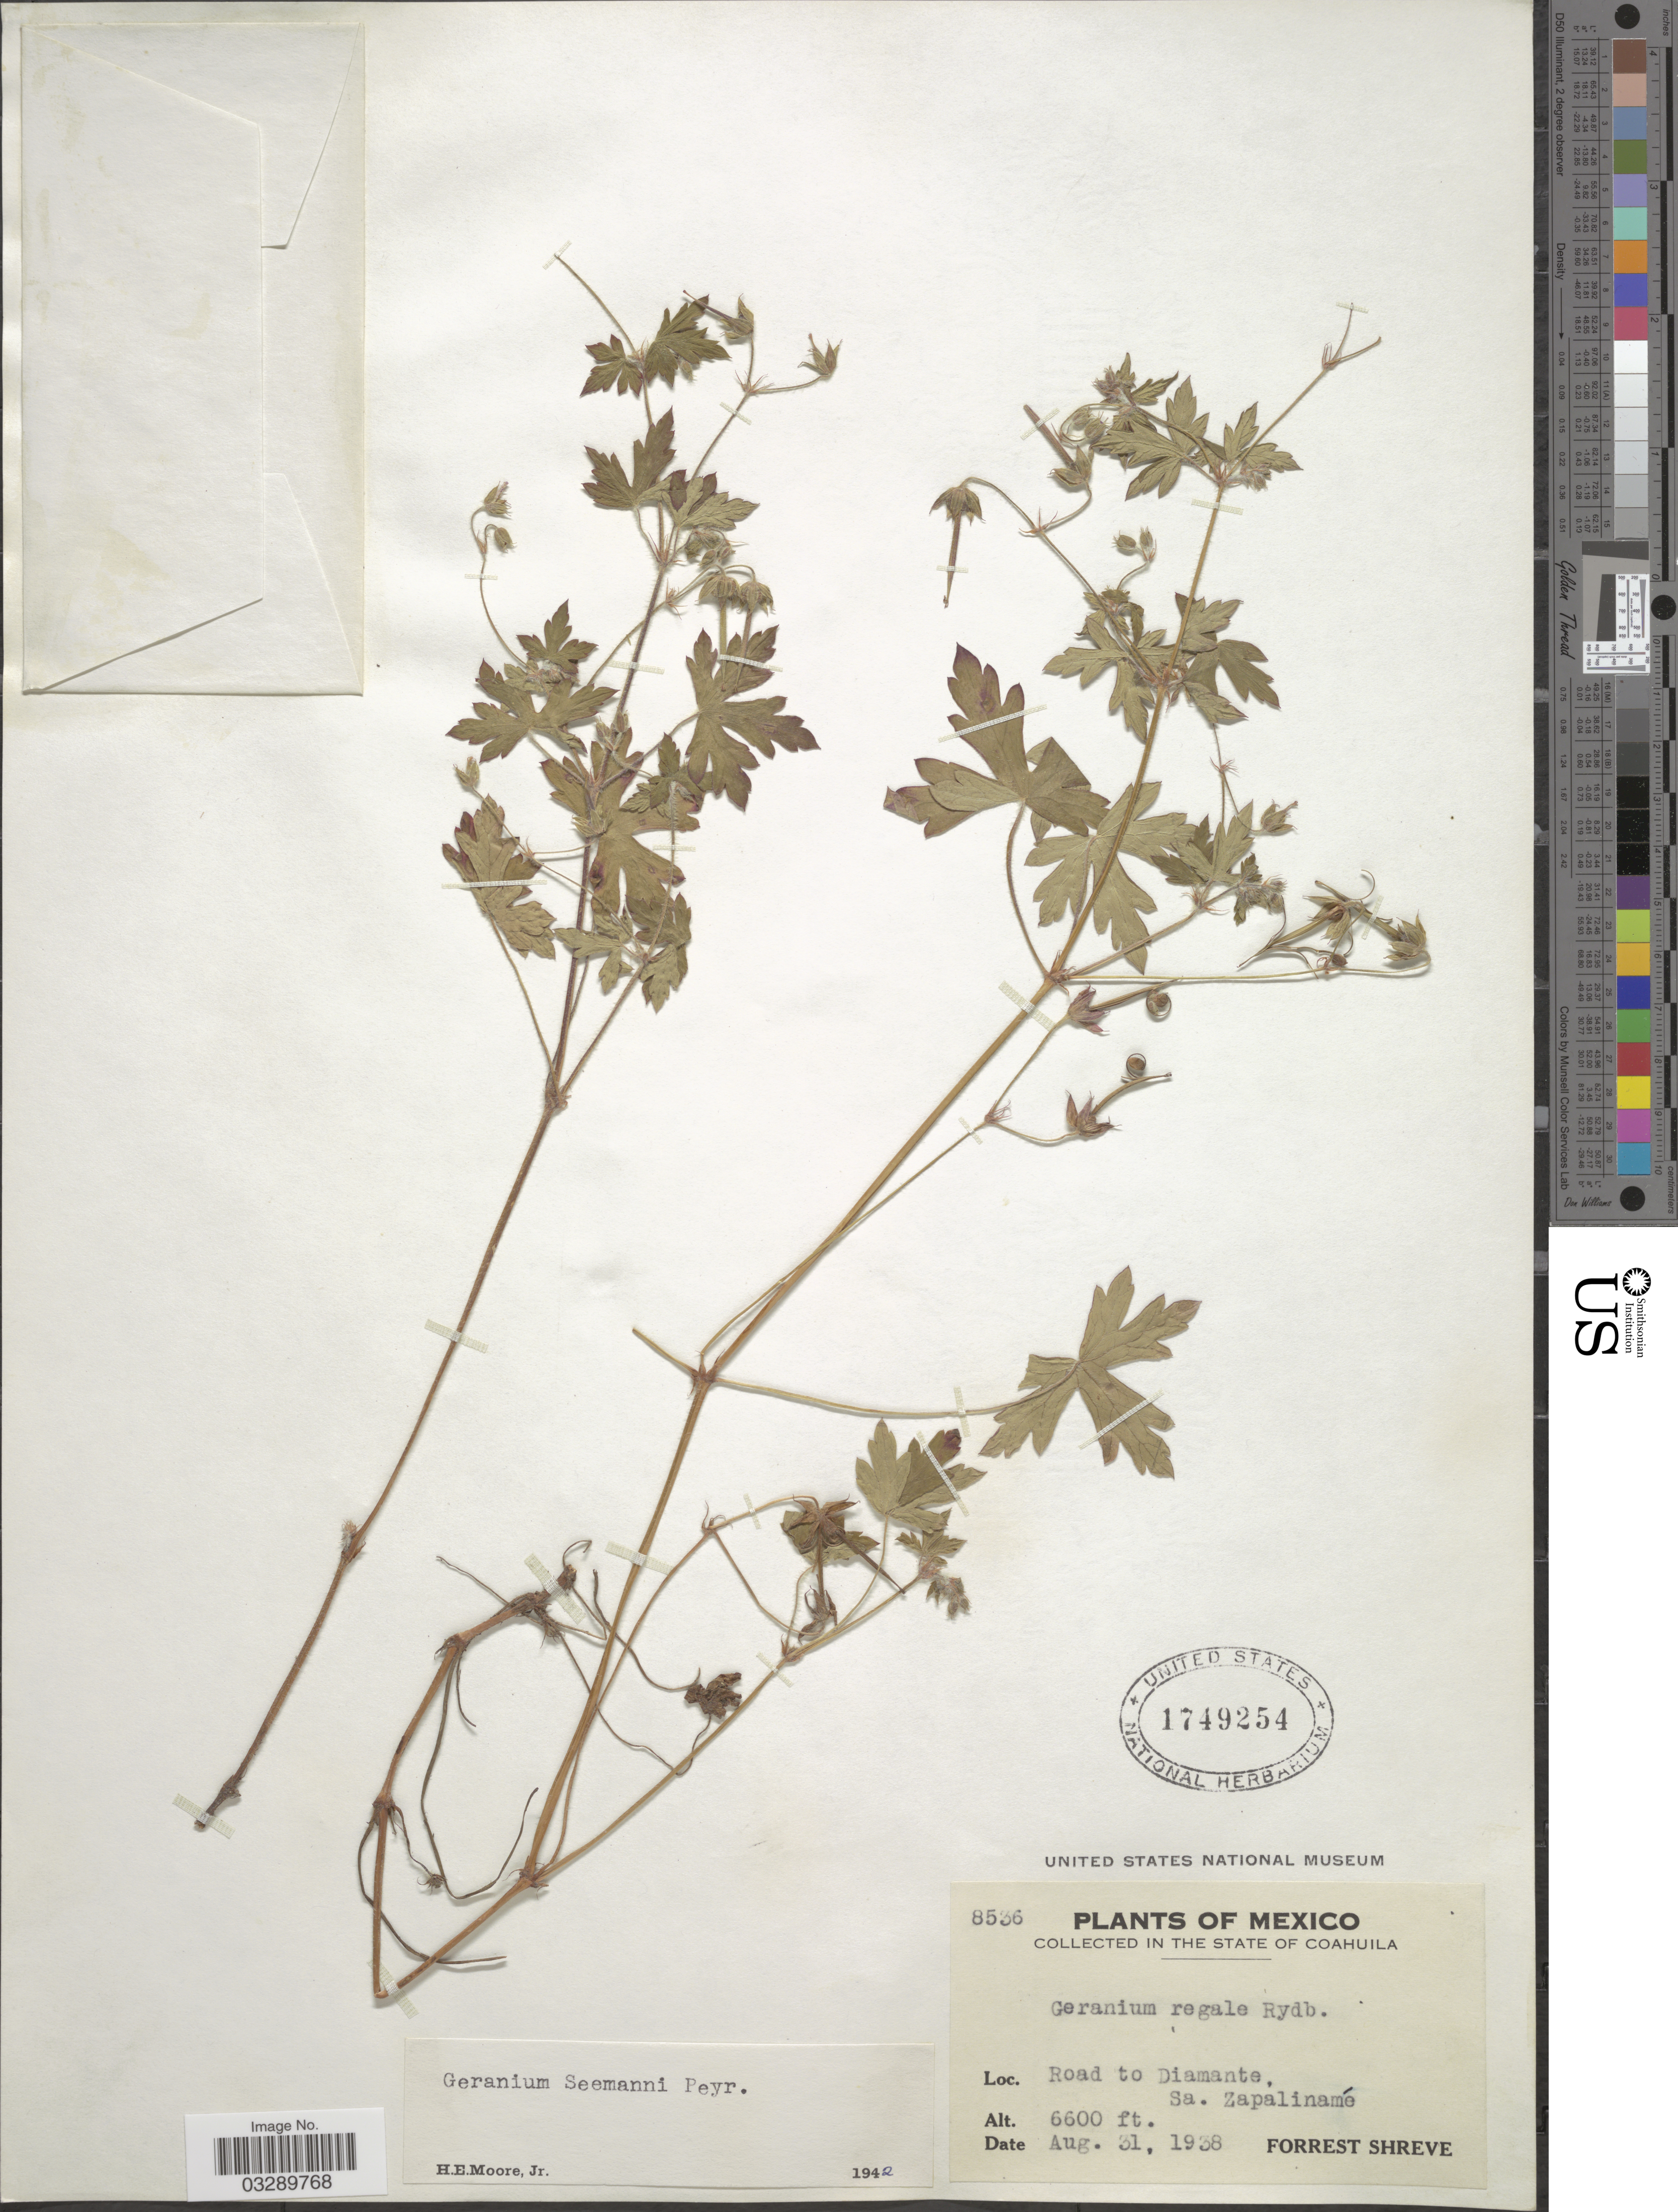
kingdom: Plantae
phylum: Tracheophyta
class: Magnoliopsida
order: Geraniales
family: Geraniaceae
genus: Geranium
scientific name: Geranium seemannii subsp. seemannii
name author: Peyr.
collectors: F. Shreve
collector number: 8536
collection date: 1938-08-31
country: Mexico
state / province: Coahuila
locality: Road to Diamante. Sa. Zapalinamé.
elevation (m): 2012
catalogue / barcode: US 1749254